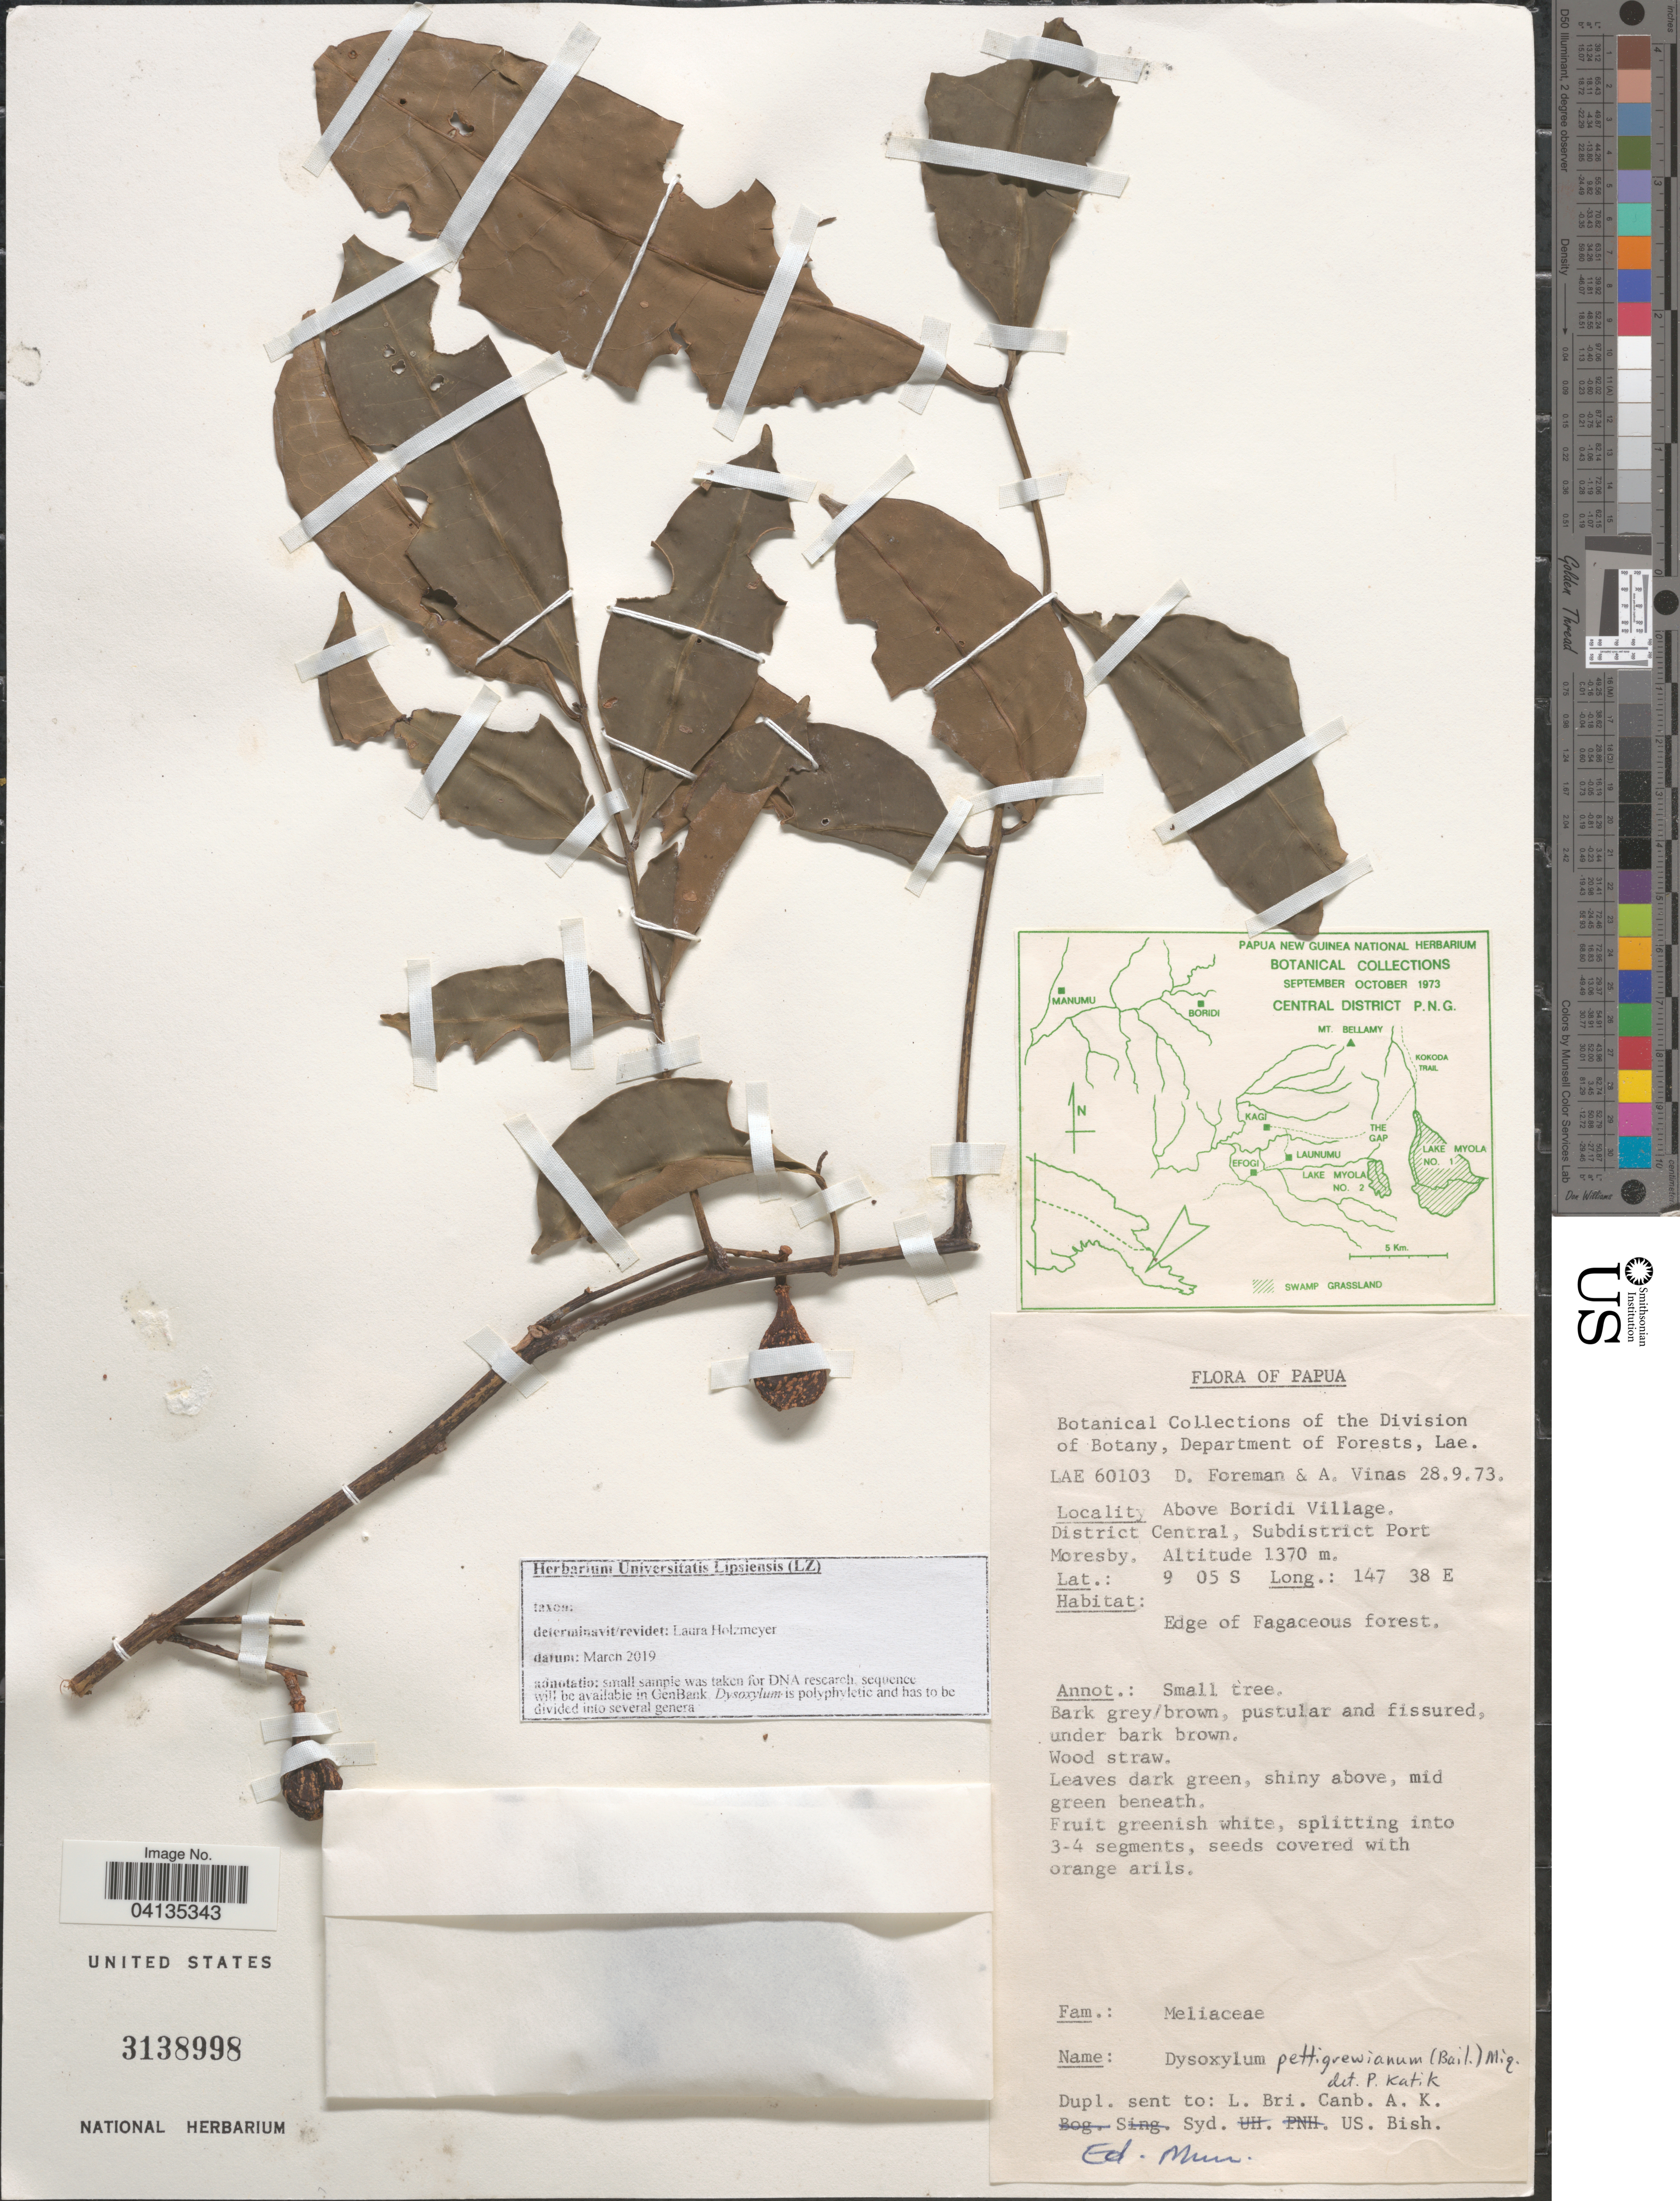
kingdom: Plantae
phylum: Tracheophyta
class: Magnoliopsida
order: Sapindales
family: Meliaceae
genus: Didymocheton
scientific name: Didymocheton pettigrewianus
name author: (F.M. Bailey) Hauenschild & Holzmeyer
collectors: D. Foreman & A. Vinas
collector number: LAE60103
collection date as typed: Transcribed d/m/y: 28/9/73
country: Papua New Guinea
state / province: Central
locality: Papua. Above Boridi Village. District Central, Subdistrict Port. Moresby.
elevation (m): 1370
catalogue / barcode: US 3138998